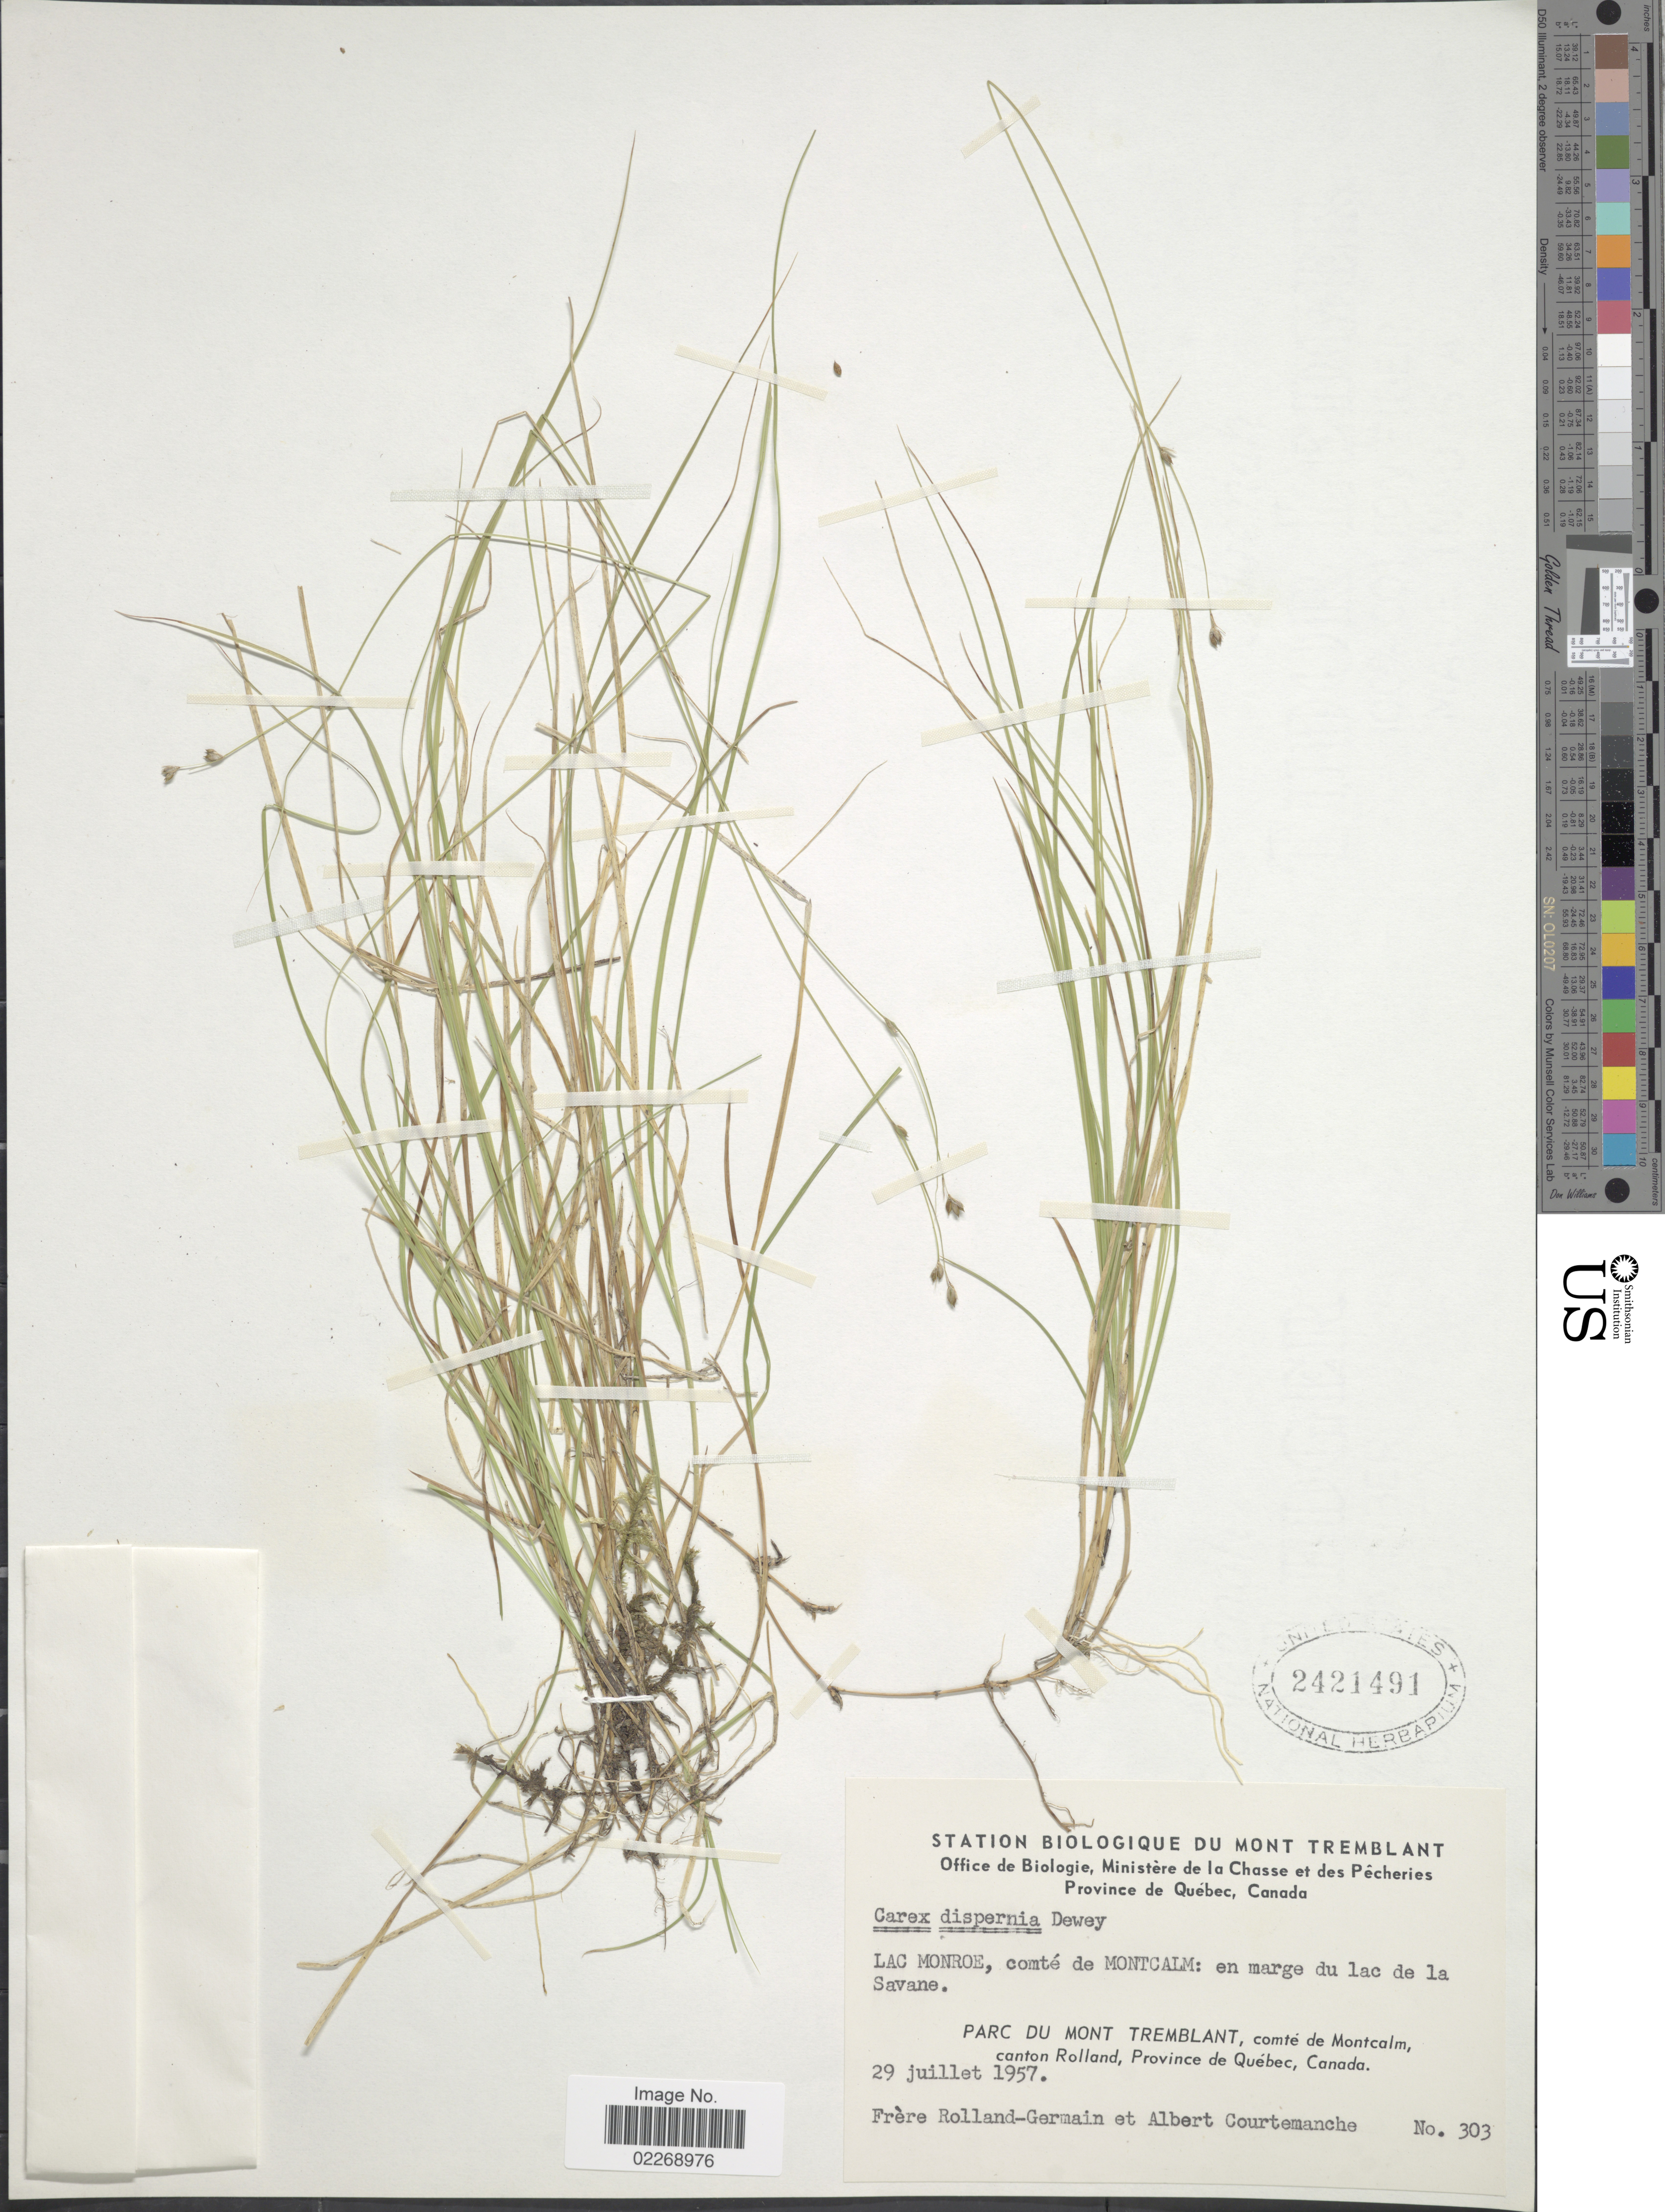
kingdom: Plantae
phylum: Tracheophyta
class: Liliopsida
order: Poales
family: Cyperaceae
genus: Carex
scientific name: Carex disperma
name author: Dewey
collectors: Rolland-Germain & A. Courtemanche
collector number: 303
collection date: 1957-07-29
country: Canada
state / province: Quebec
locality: Lac Monroe, comté de Montcalm: en marge du lac de la Savane, Parc Du Mont Tremblant, comté de Montcalm, canton Rolland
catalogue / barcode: US 2421491